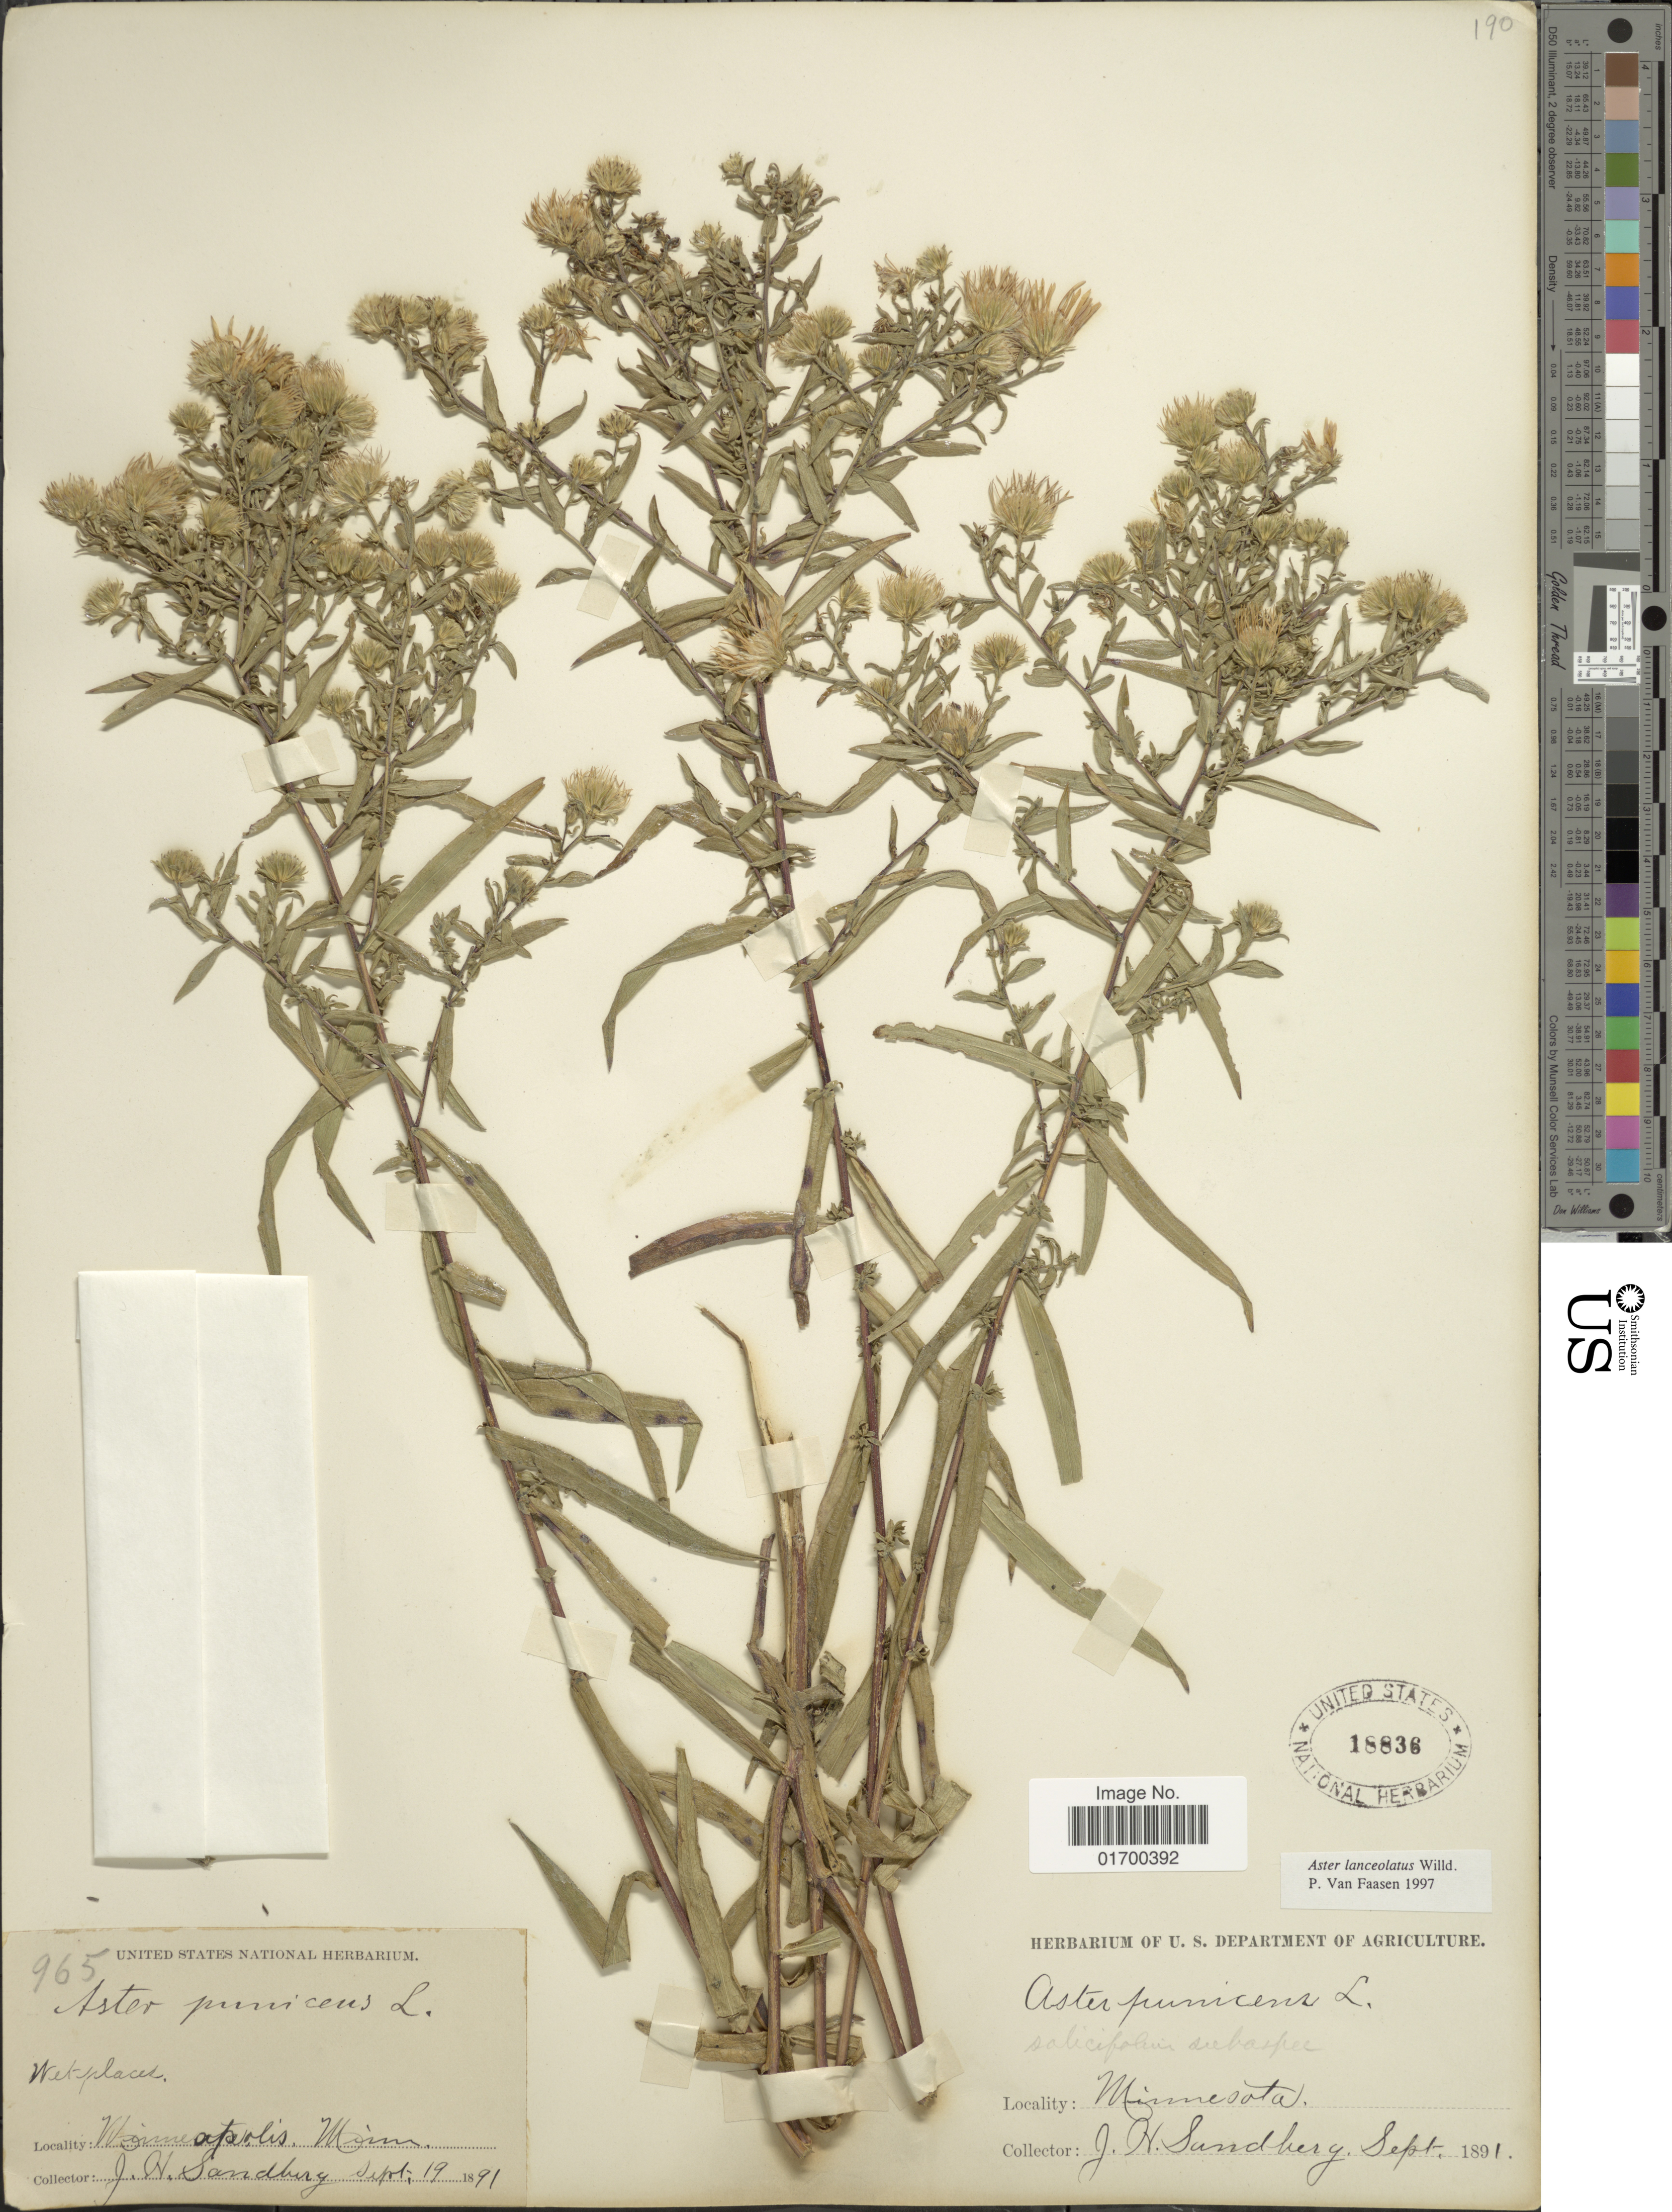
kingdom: Plantae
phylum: Tracheophyta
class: Magnoliopsida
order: Asterales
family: Asteraceae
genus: Symphyotrichum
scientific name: Symphyotrichum lanceolatum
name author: (Willd.) G.L. Nesom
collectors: J. H. Sandberg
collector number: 965?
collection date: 1891-09-19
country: United States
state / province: Minnesota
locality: Minneapolis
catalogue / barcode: US 18836